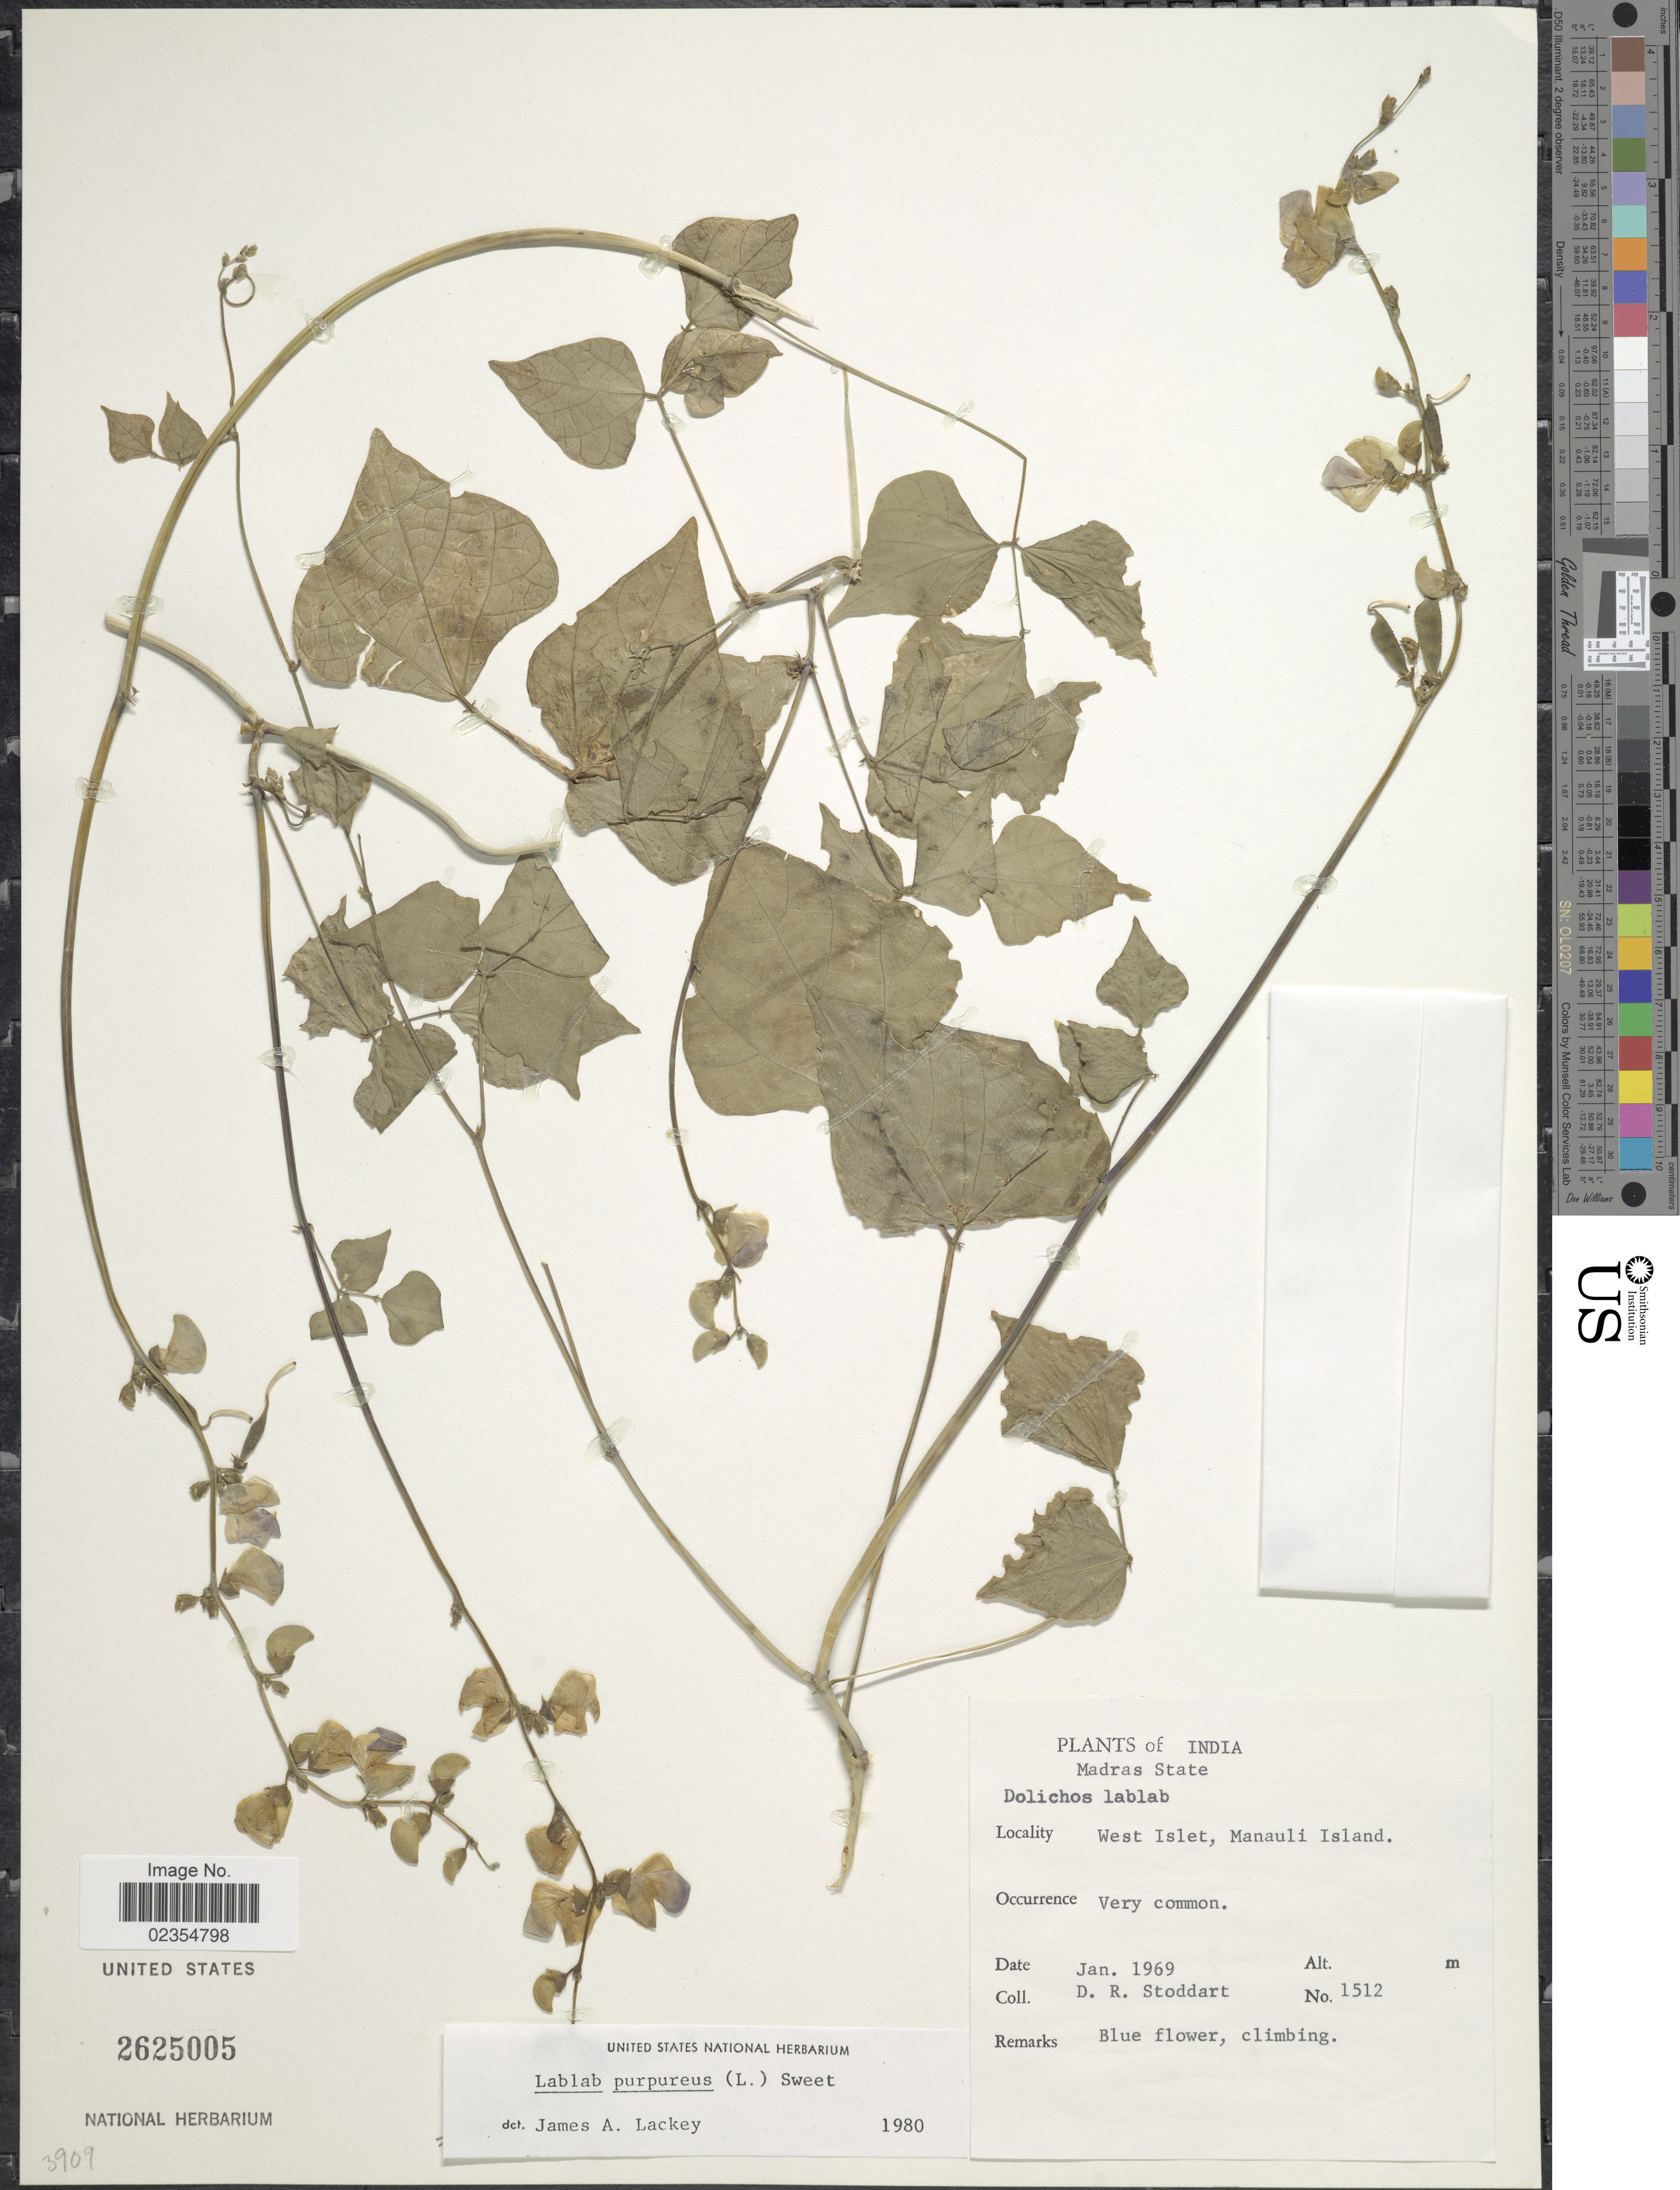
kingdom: Plantae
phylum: Tracheophyta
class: Magnoliopsida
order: Fabales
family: Fabaceae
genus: Lablab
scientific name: Lablab purpureus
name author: (L.) Sweet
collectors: D. R. Stoddart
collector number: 1512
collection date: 1969-01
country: India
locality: Madras State, West Islet, Manauli ISland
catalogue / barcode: US 2625005